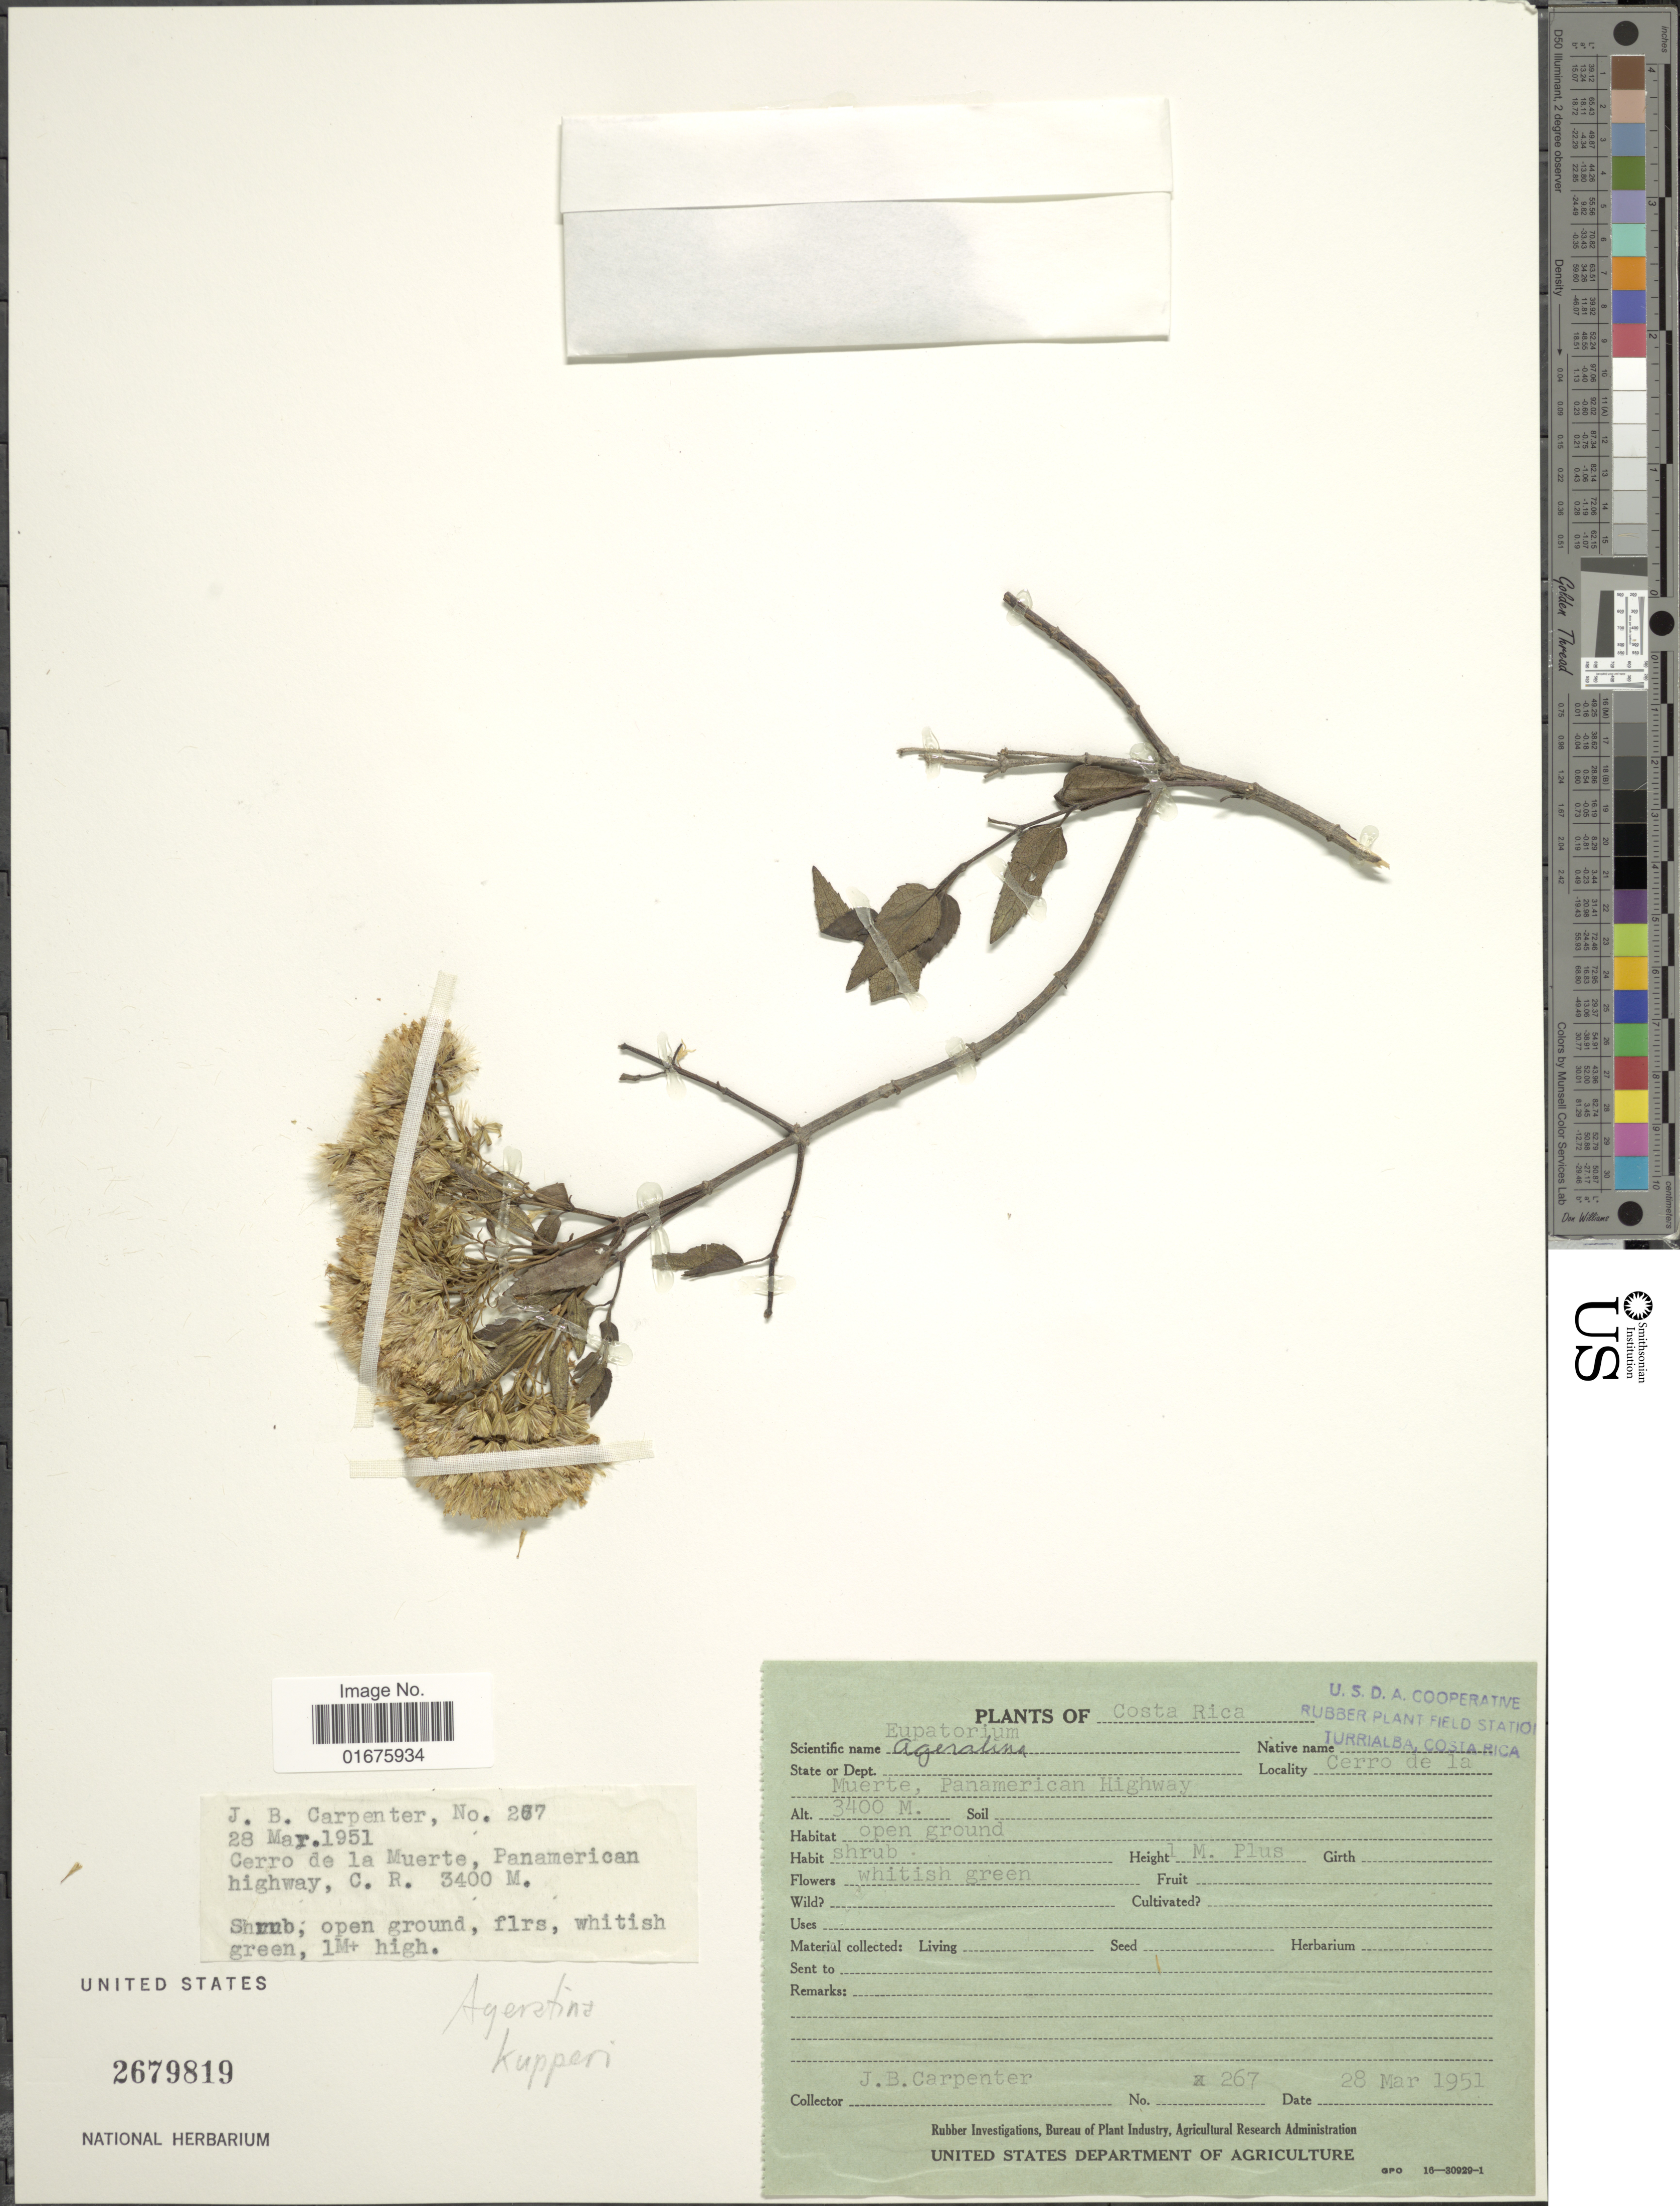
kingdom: Plantae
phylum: Tracheophyta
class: Magnoliopsida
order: Asterales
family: Asteraceae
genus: Ageratina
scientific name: Ageratina kupperi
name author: (Suess.) R.M. King & H. Rob.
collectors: J. Carpenter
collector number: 267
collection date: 1951-03-28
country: Costa Rica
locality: Cerro de la Muerte, Panamerican highway, open ground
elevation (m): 3400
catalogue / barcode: US 2679819